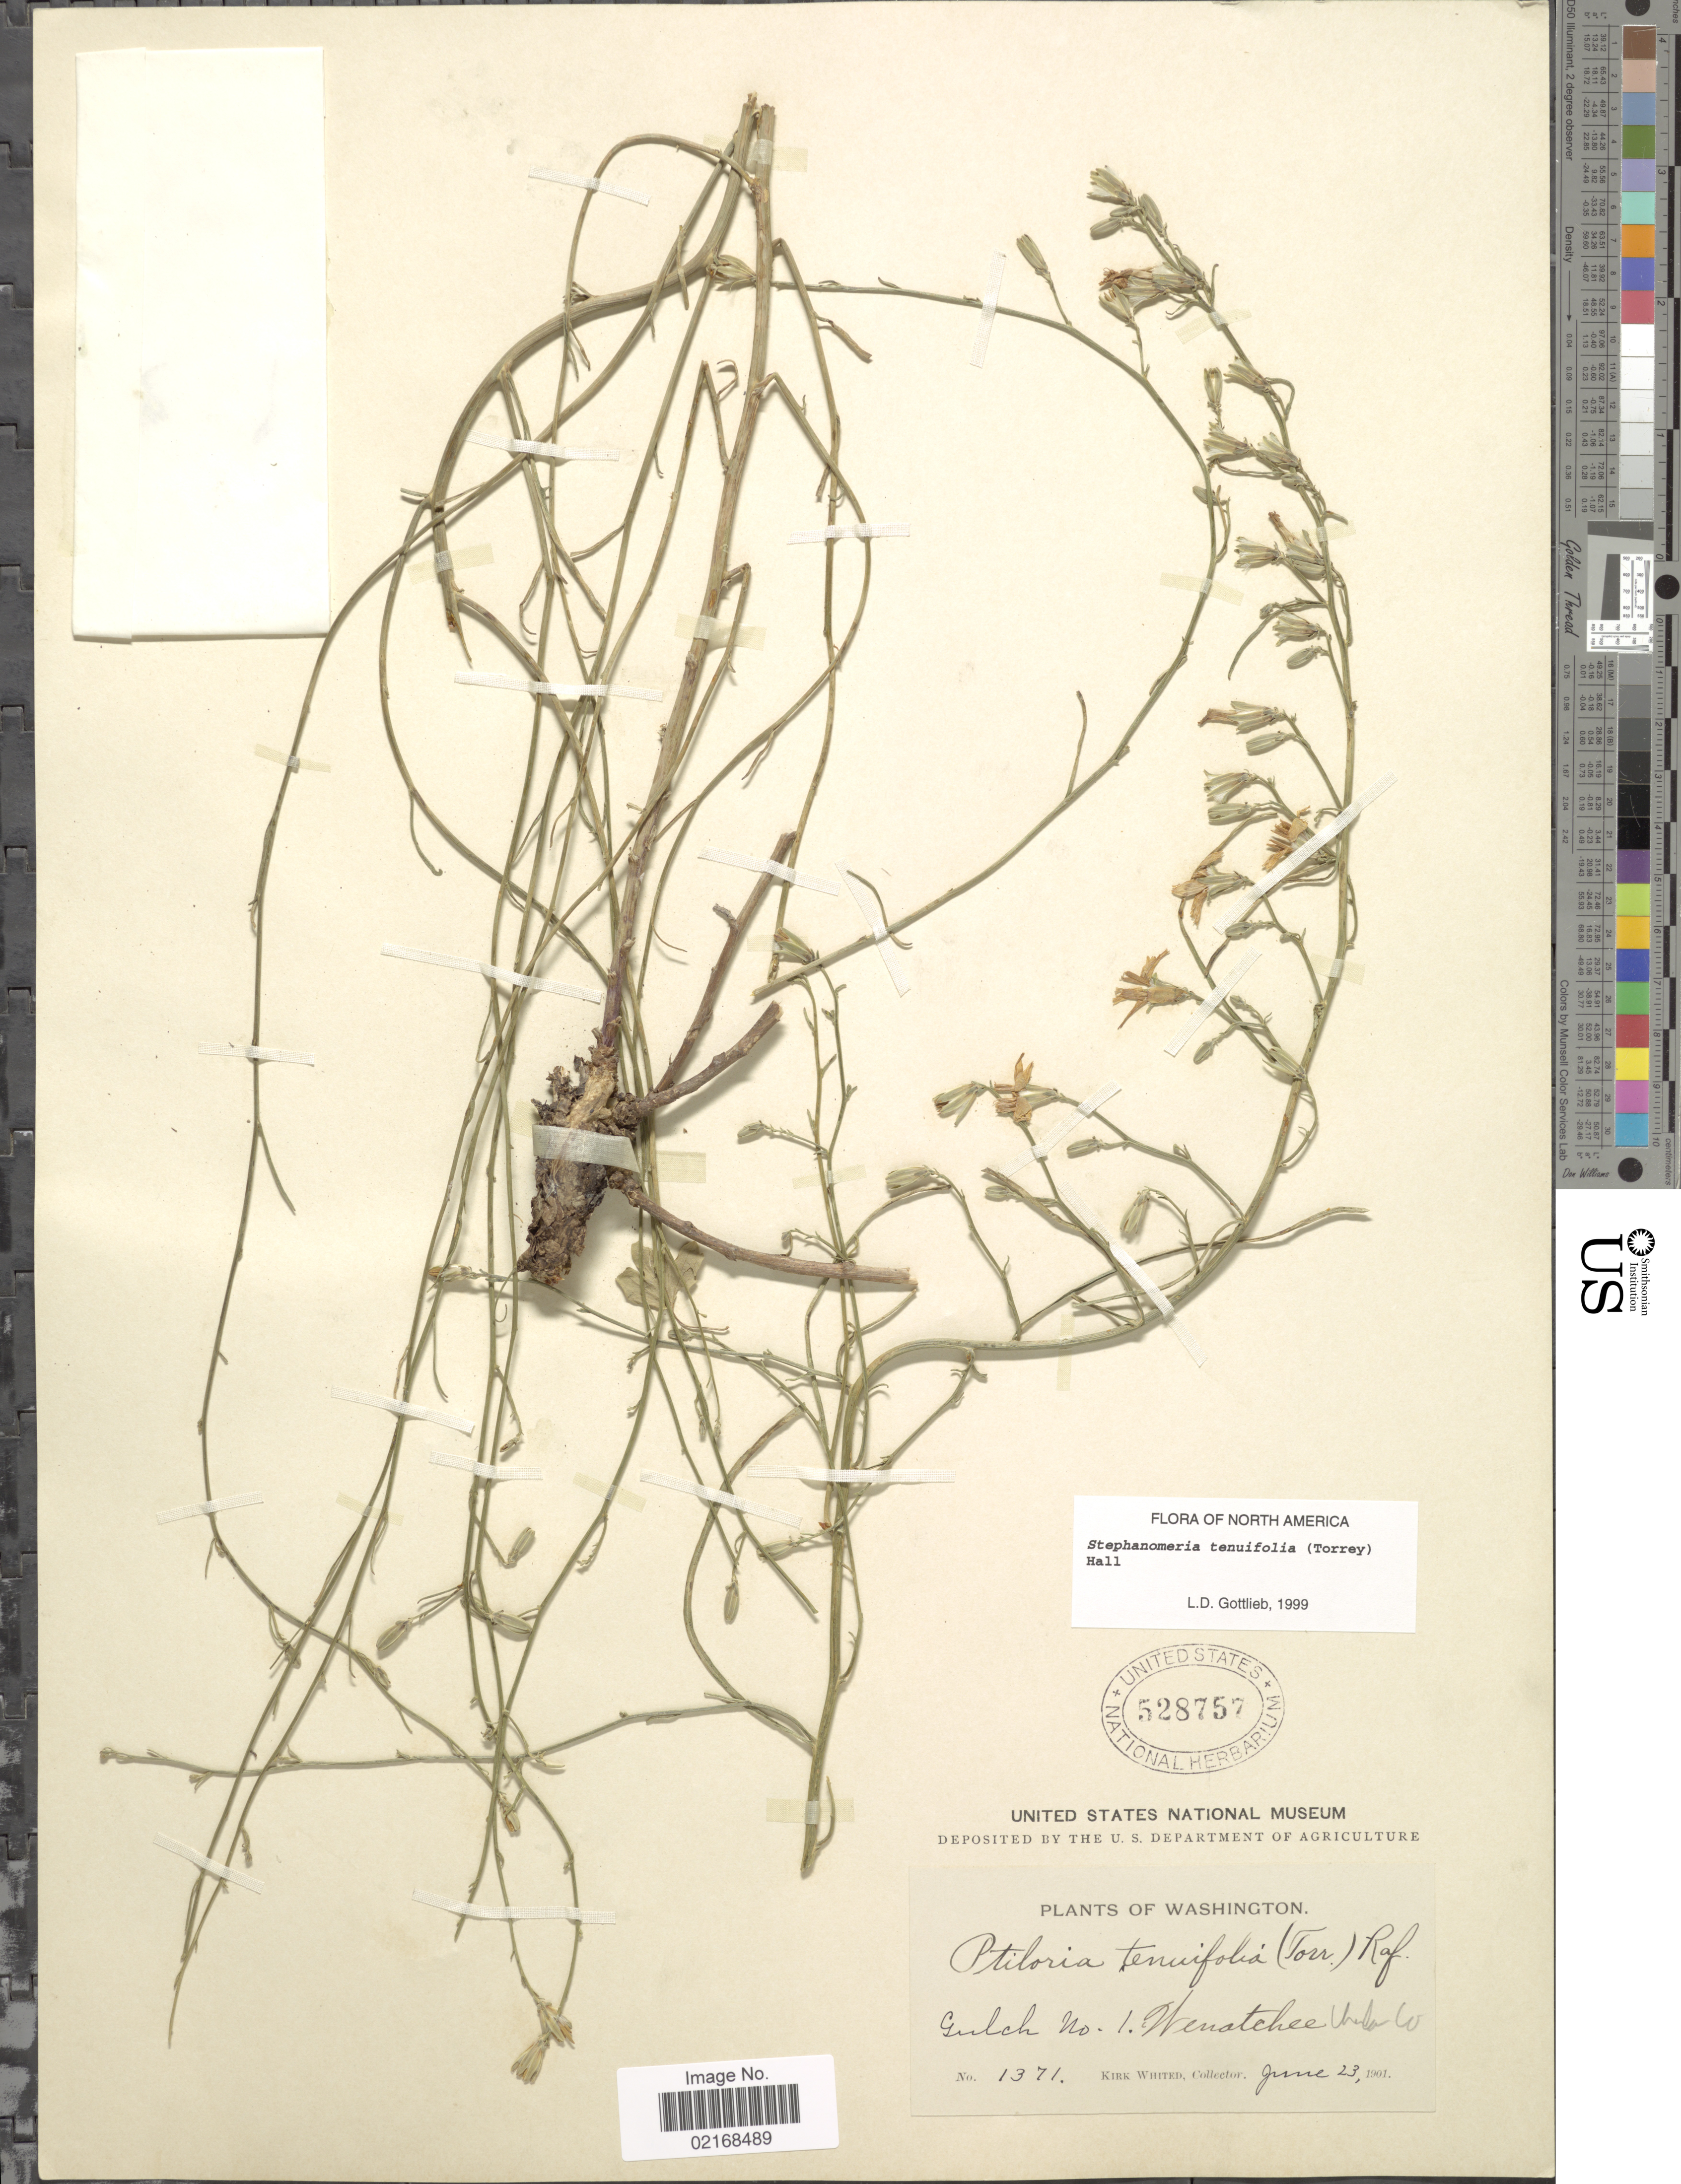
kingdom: Plantae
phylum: Tracheophyta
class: Magnoliopsida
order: Asterales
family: Asteraceae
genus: Stephanomeria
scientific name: Stephanomeria tenuifolia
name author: (Torr.) H.M. Hall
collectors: K. Whited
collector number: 1371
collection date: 1901-06-23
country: United States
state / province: Washington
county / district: Chelan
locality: Gulch no. 1, Wenatchee, Chelan Co.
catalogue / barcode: US 528757